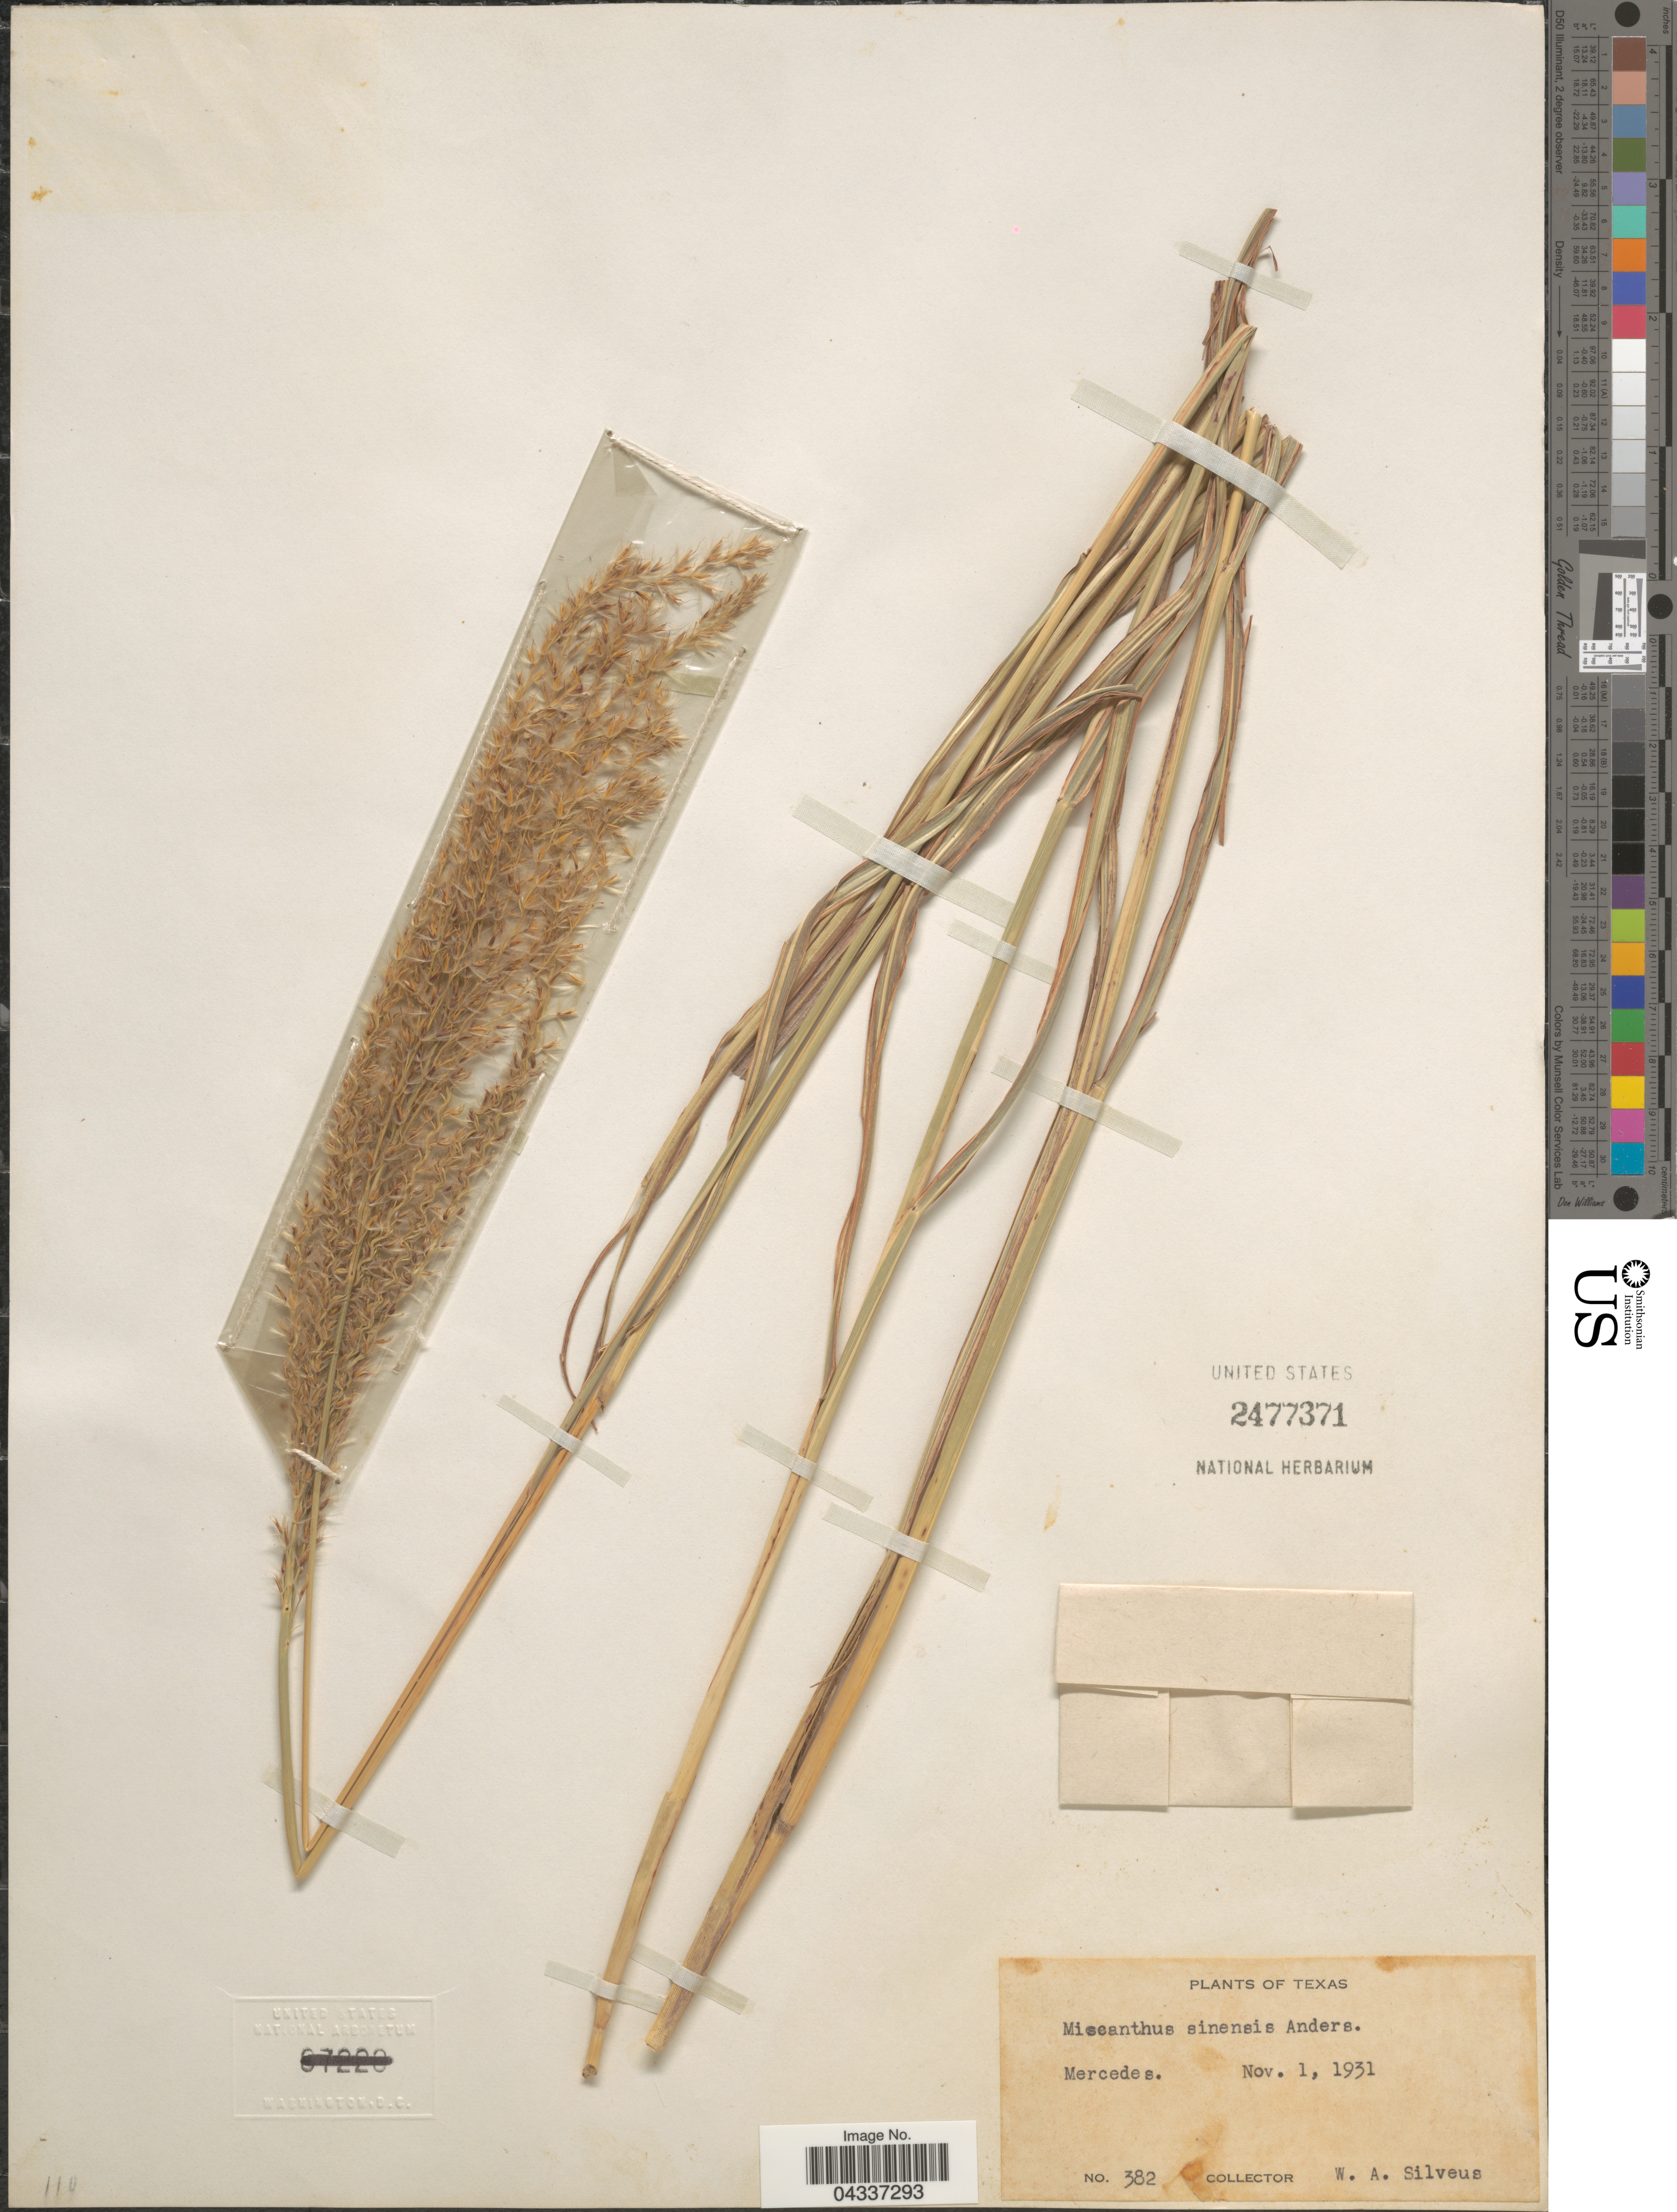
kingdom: Plantae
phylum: Tracheophyta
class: Liliopsida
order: Poales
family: Poaceae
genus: Miscanthus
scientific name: Miscanthus sinensis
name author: Andersson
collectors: W. Silveus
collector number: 382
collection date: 1931-11-01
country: United States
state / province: Texas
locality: Mercedes.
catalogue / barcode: US 2477371